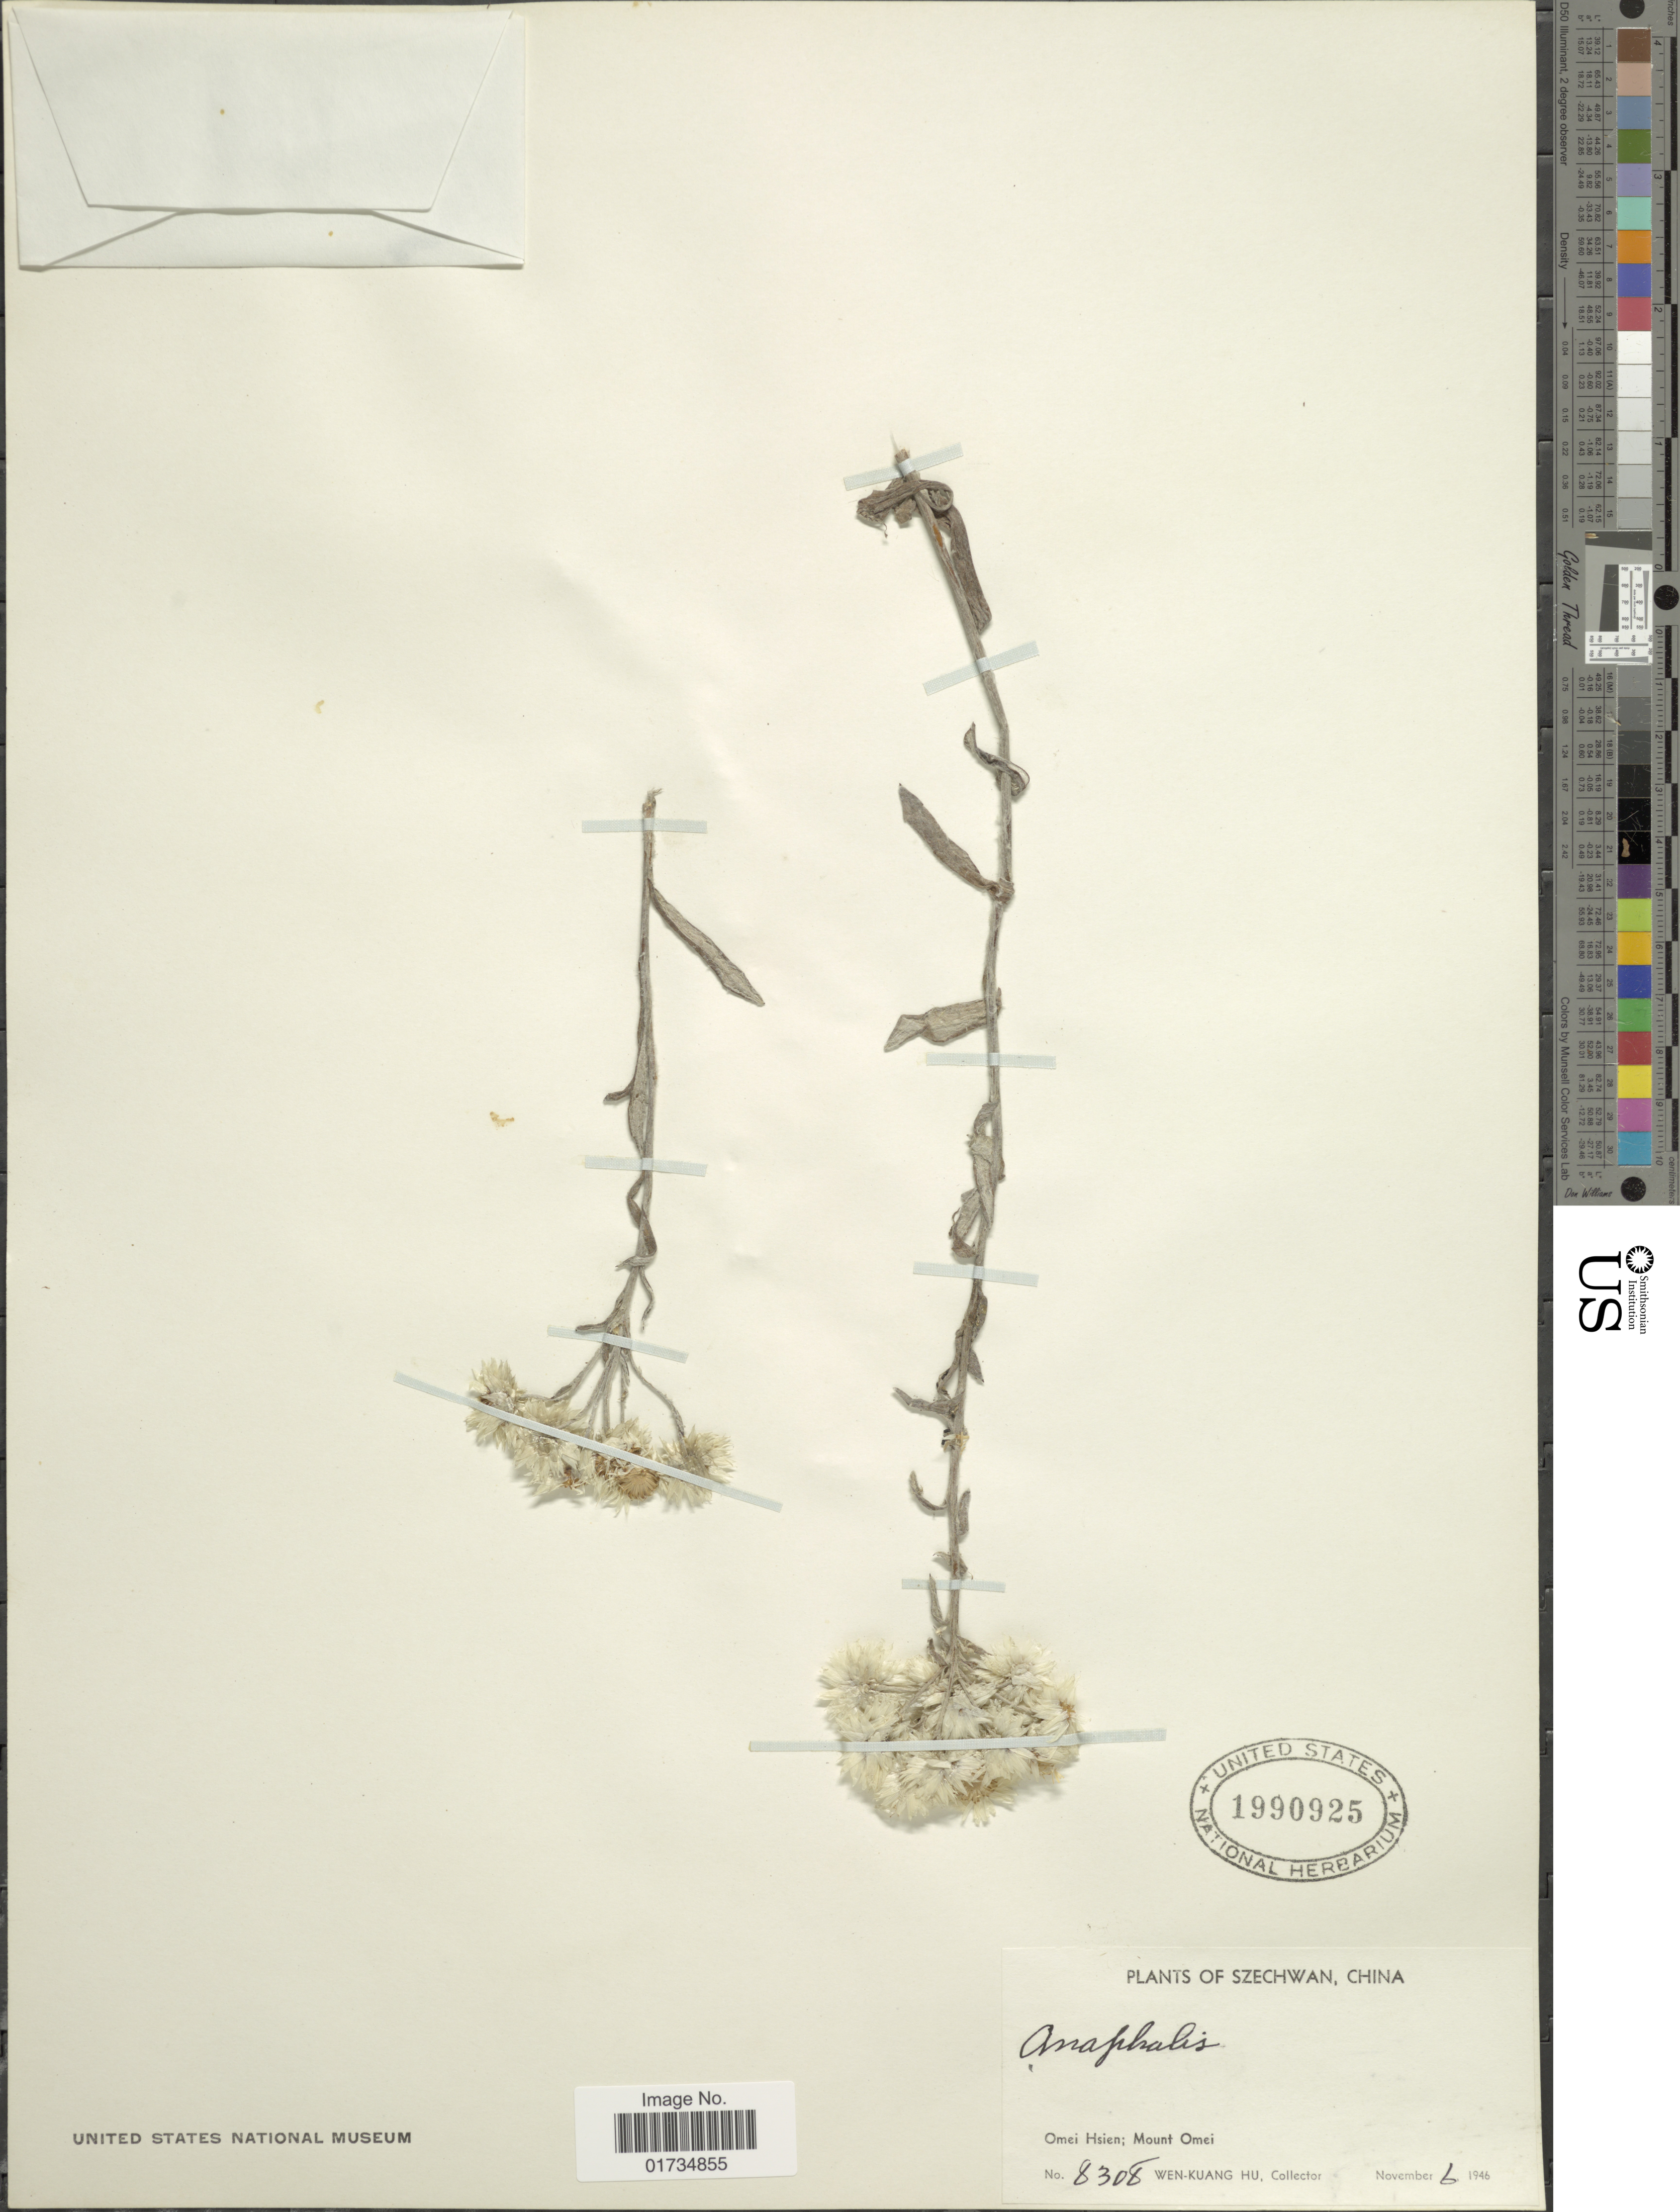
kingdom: Plantae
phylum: Tracheophyta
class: Magnoliopsida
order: Asterales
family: Asteraceae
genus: Anaphalis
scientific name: Anaphalis nepalensis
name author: (Spreng.) Hand.-Mazz.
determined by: Chen, Y. S.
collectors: W. K. Hu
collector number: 8308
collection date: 1946-11-06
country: China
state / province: Sichuan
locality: Szechwan, China. Omei Hsien; Mount Omei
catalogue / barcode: US 1990925